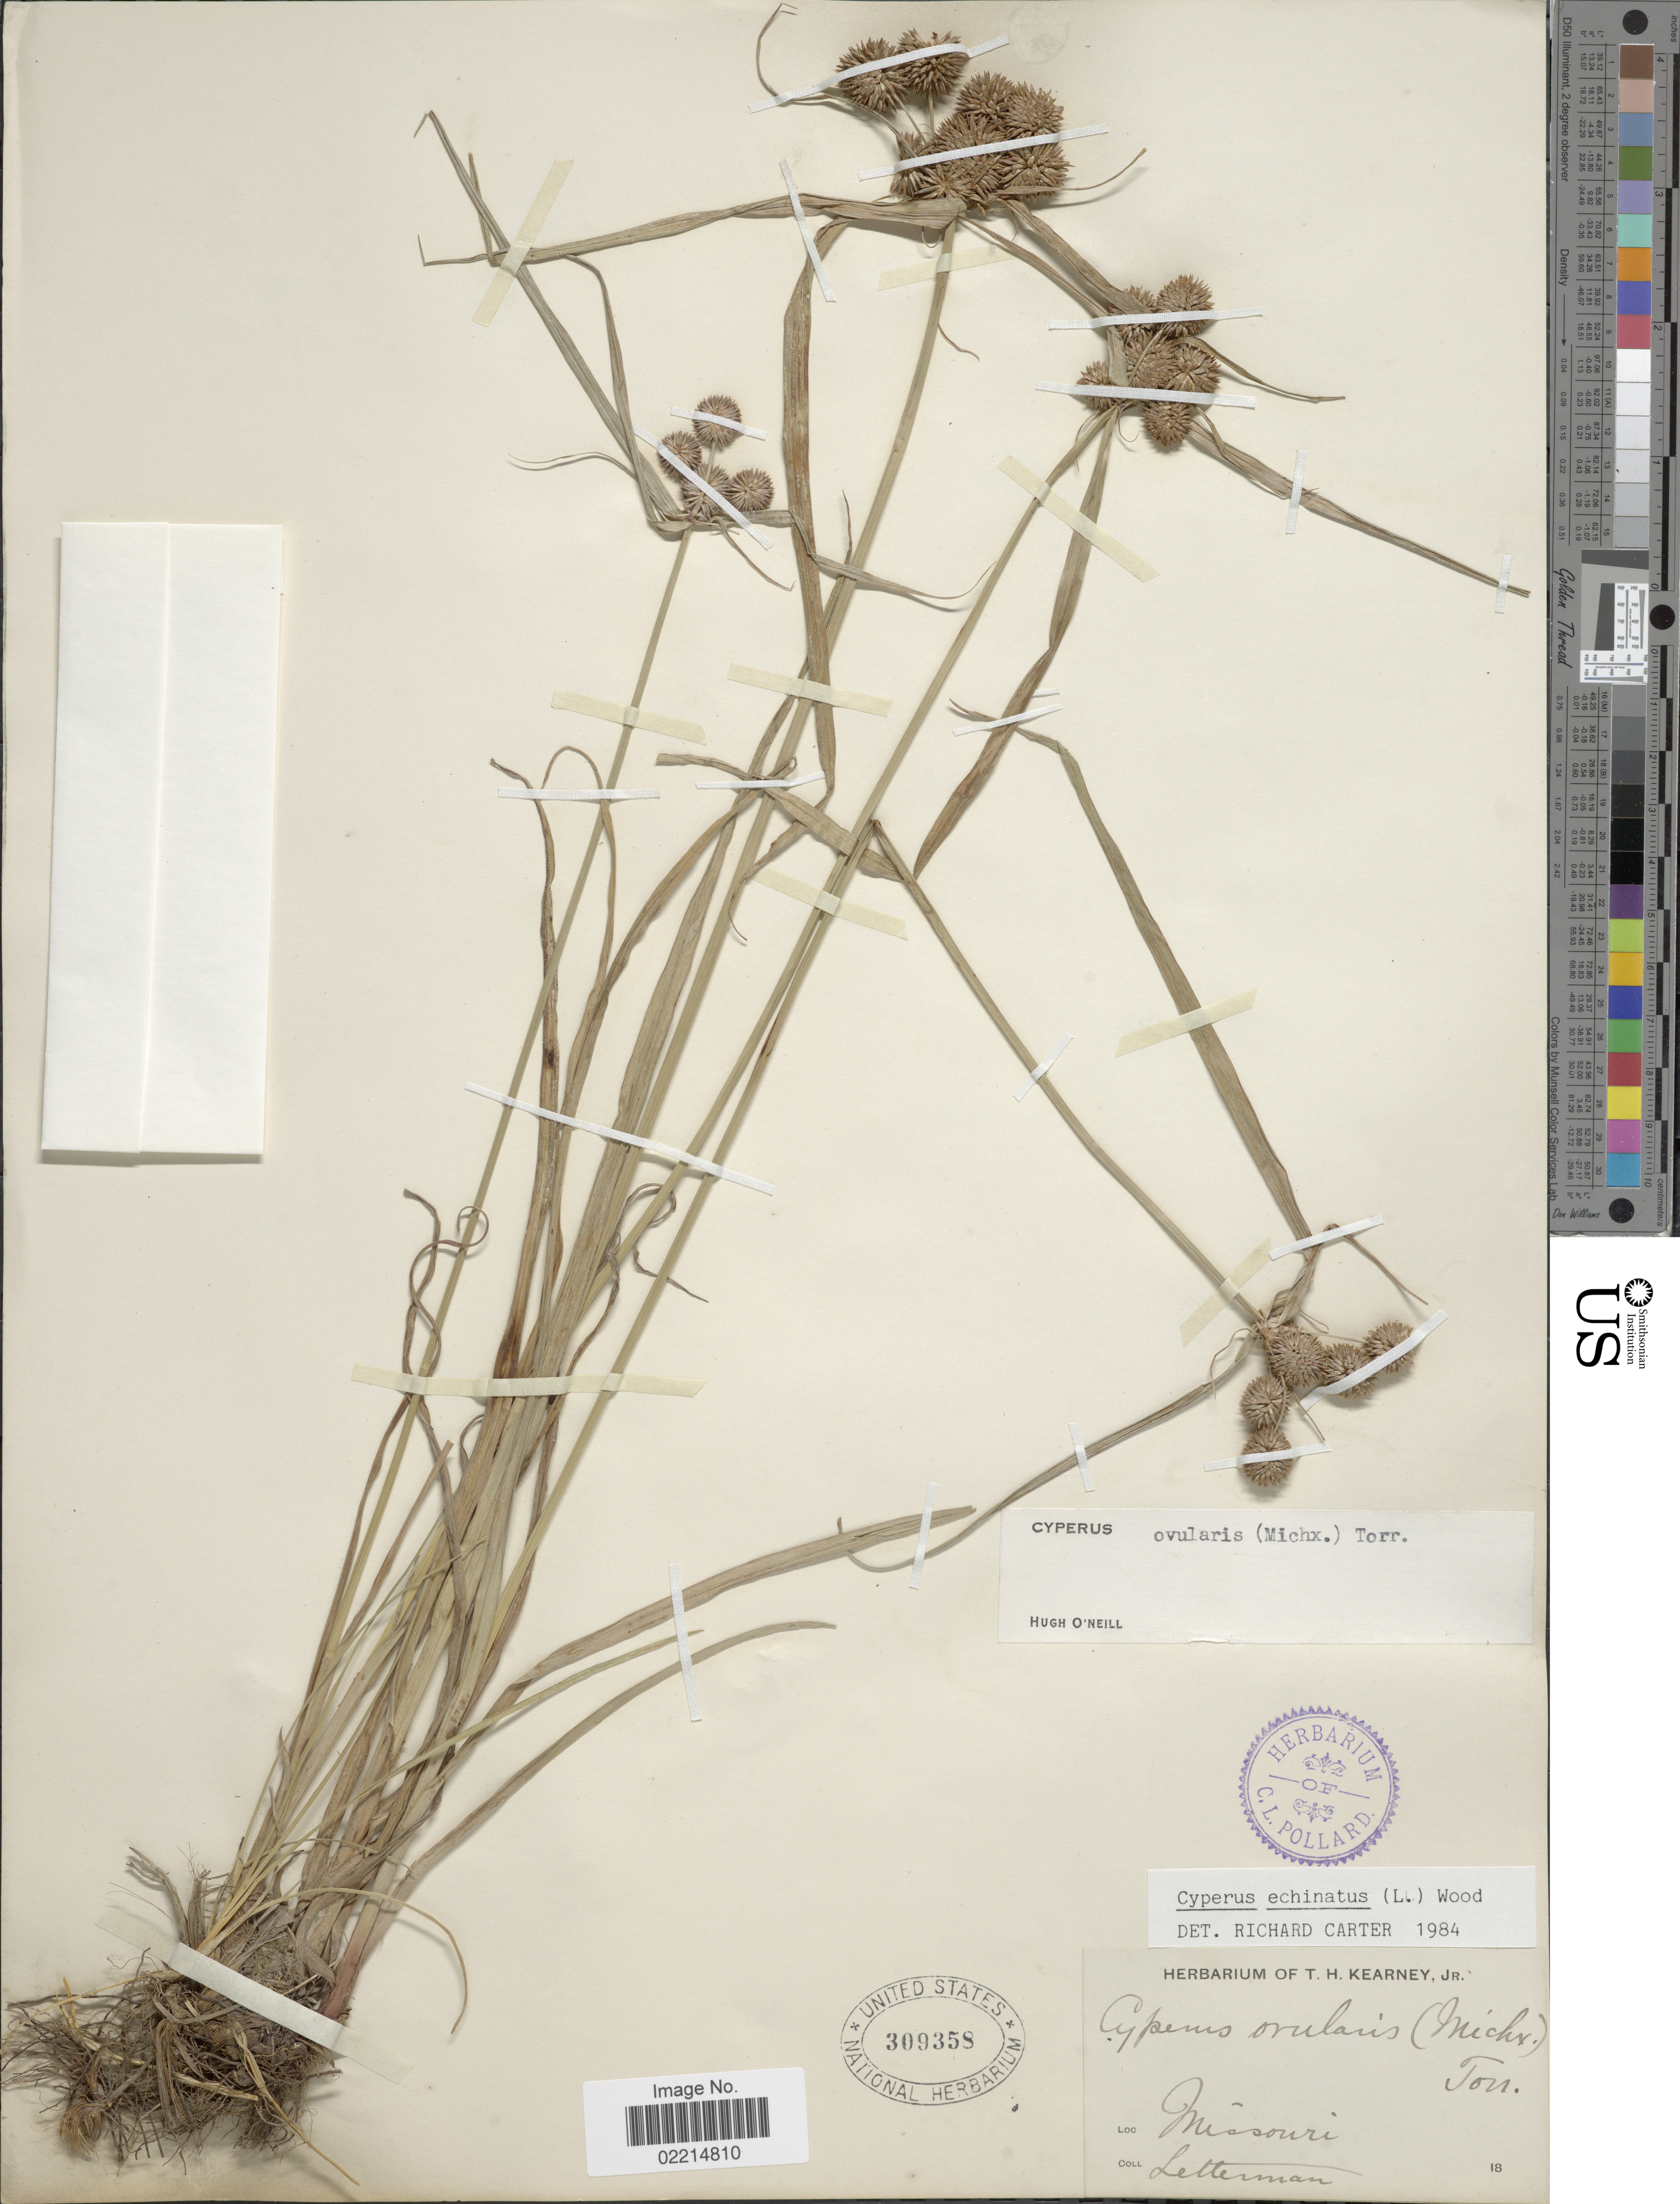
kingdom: Plantae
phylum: Tracheophyta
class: Liliopsida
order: Poales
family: Cyperaceae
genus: Cyperus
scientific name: Cyperus echinatus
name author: (L.) Alph. Wood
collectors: Letterman, --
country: United States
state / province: Missouri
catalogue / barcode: US 309358